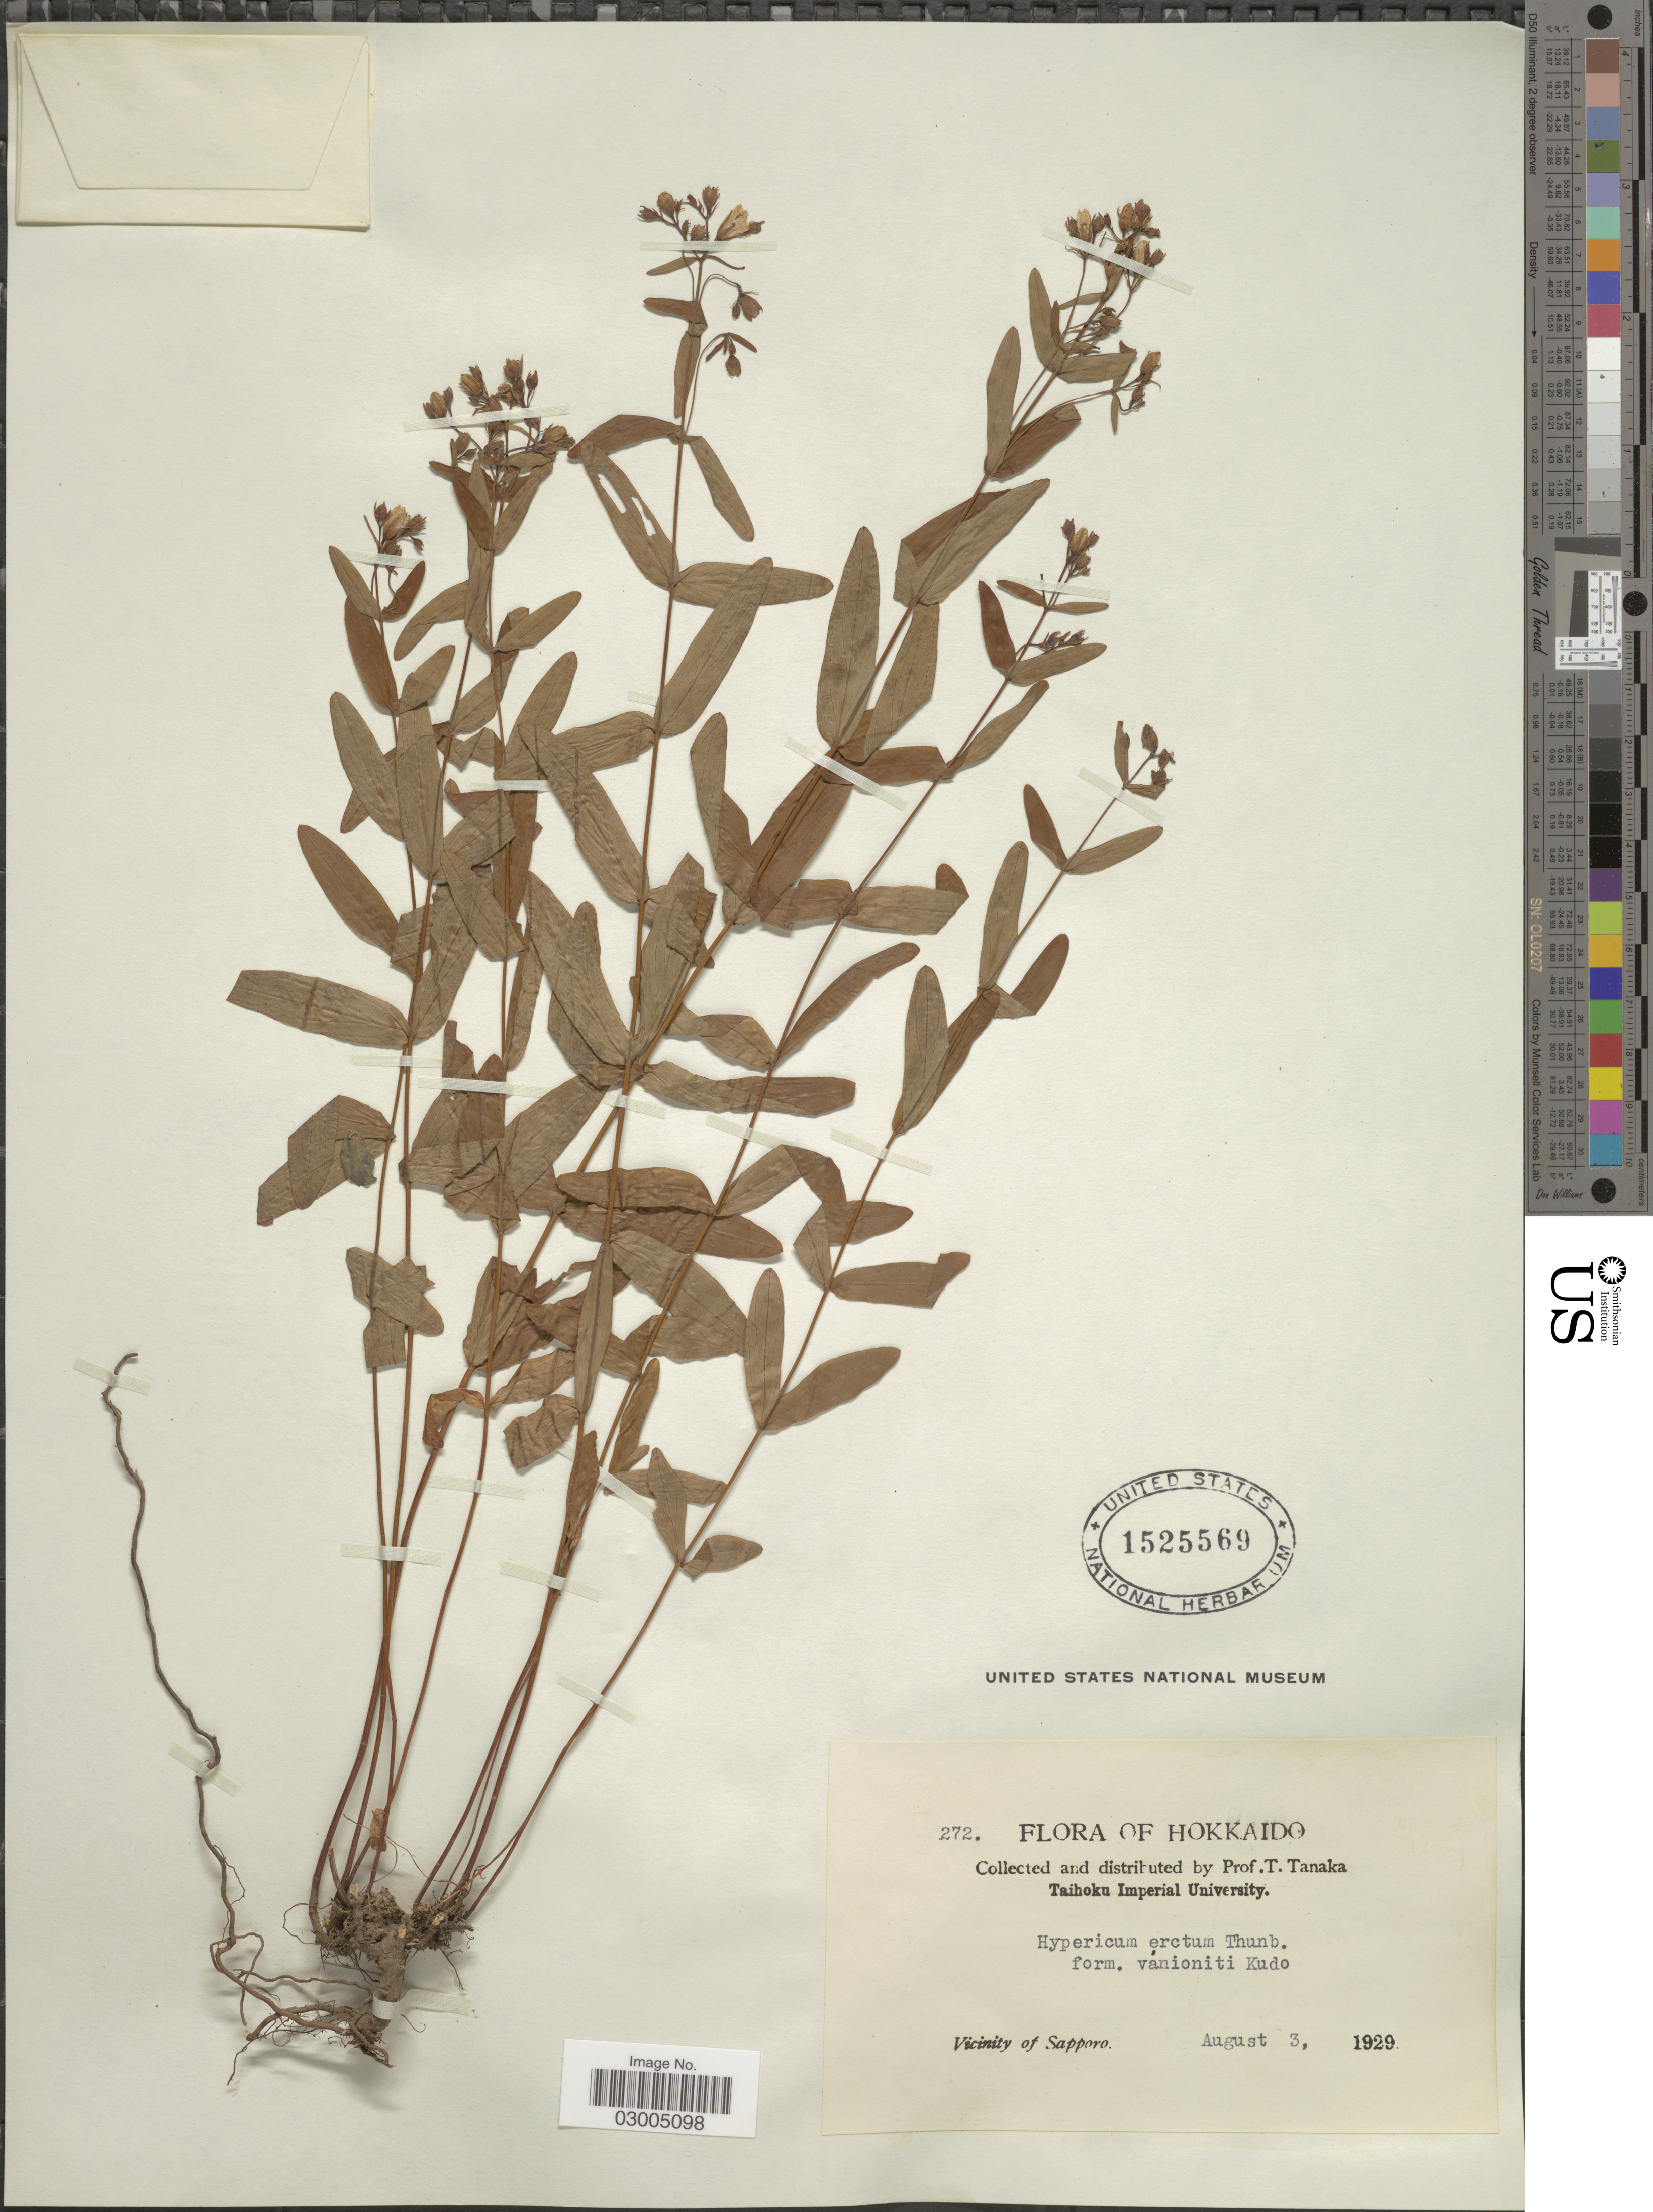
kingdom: Plantae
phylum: Tracheophyta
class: Magnoliopsida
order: Malpighiales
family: Hypericaceae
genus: Hypericum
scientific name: Hypericum erectum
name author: Thunb.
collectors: T. Tanaka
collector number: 272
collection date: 1929-08-03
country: Japan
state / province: Hokkaidō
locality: Vicinity of Sapporo.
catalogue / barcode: US 1525569